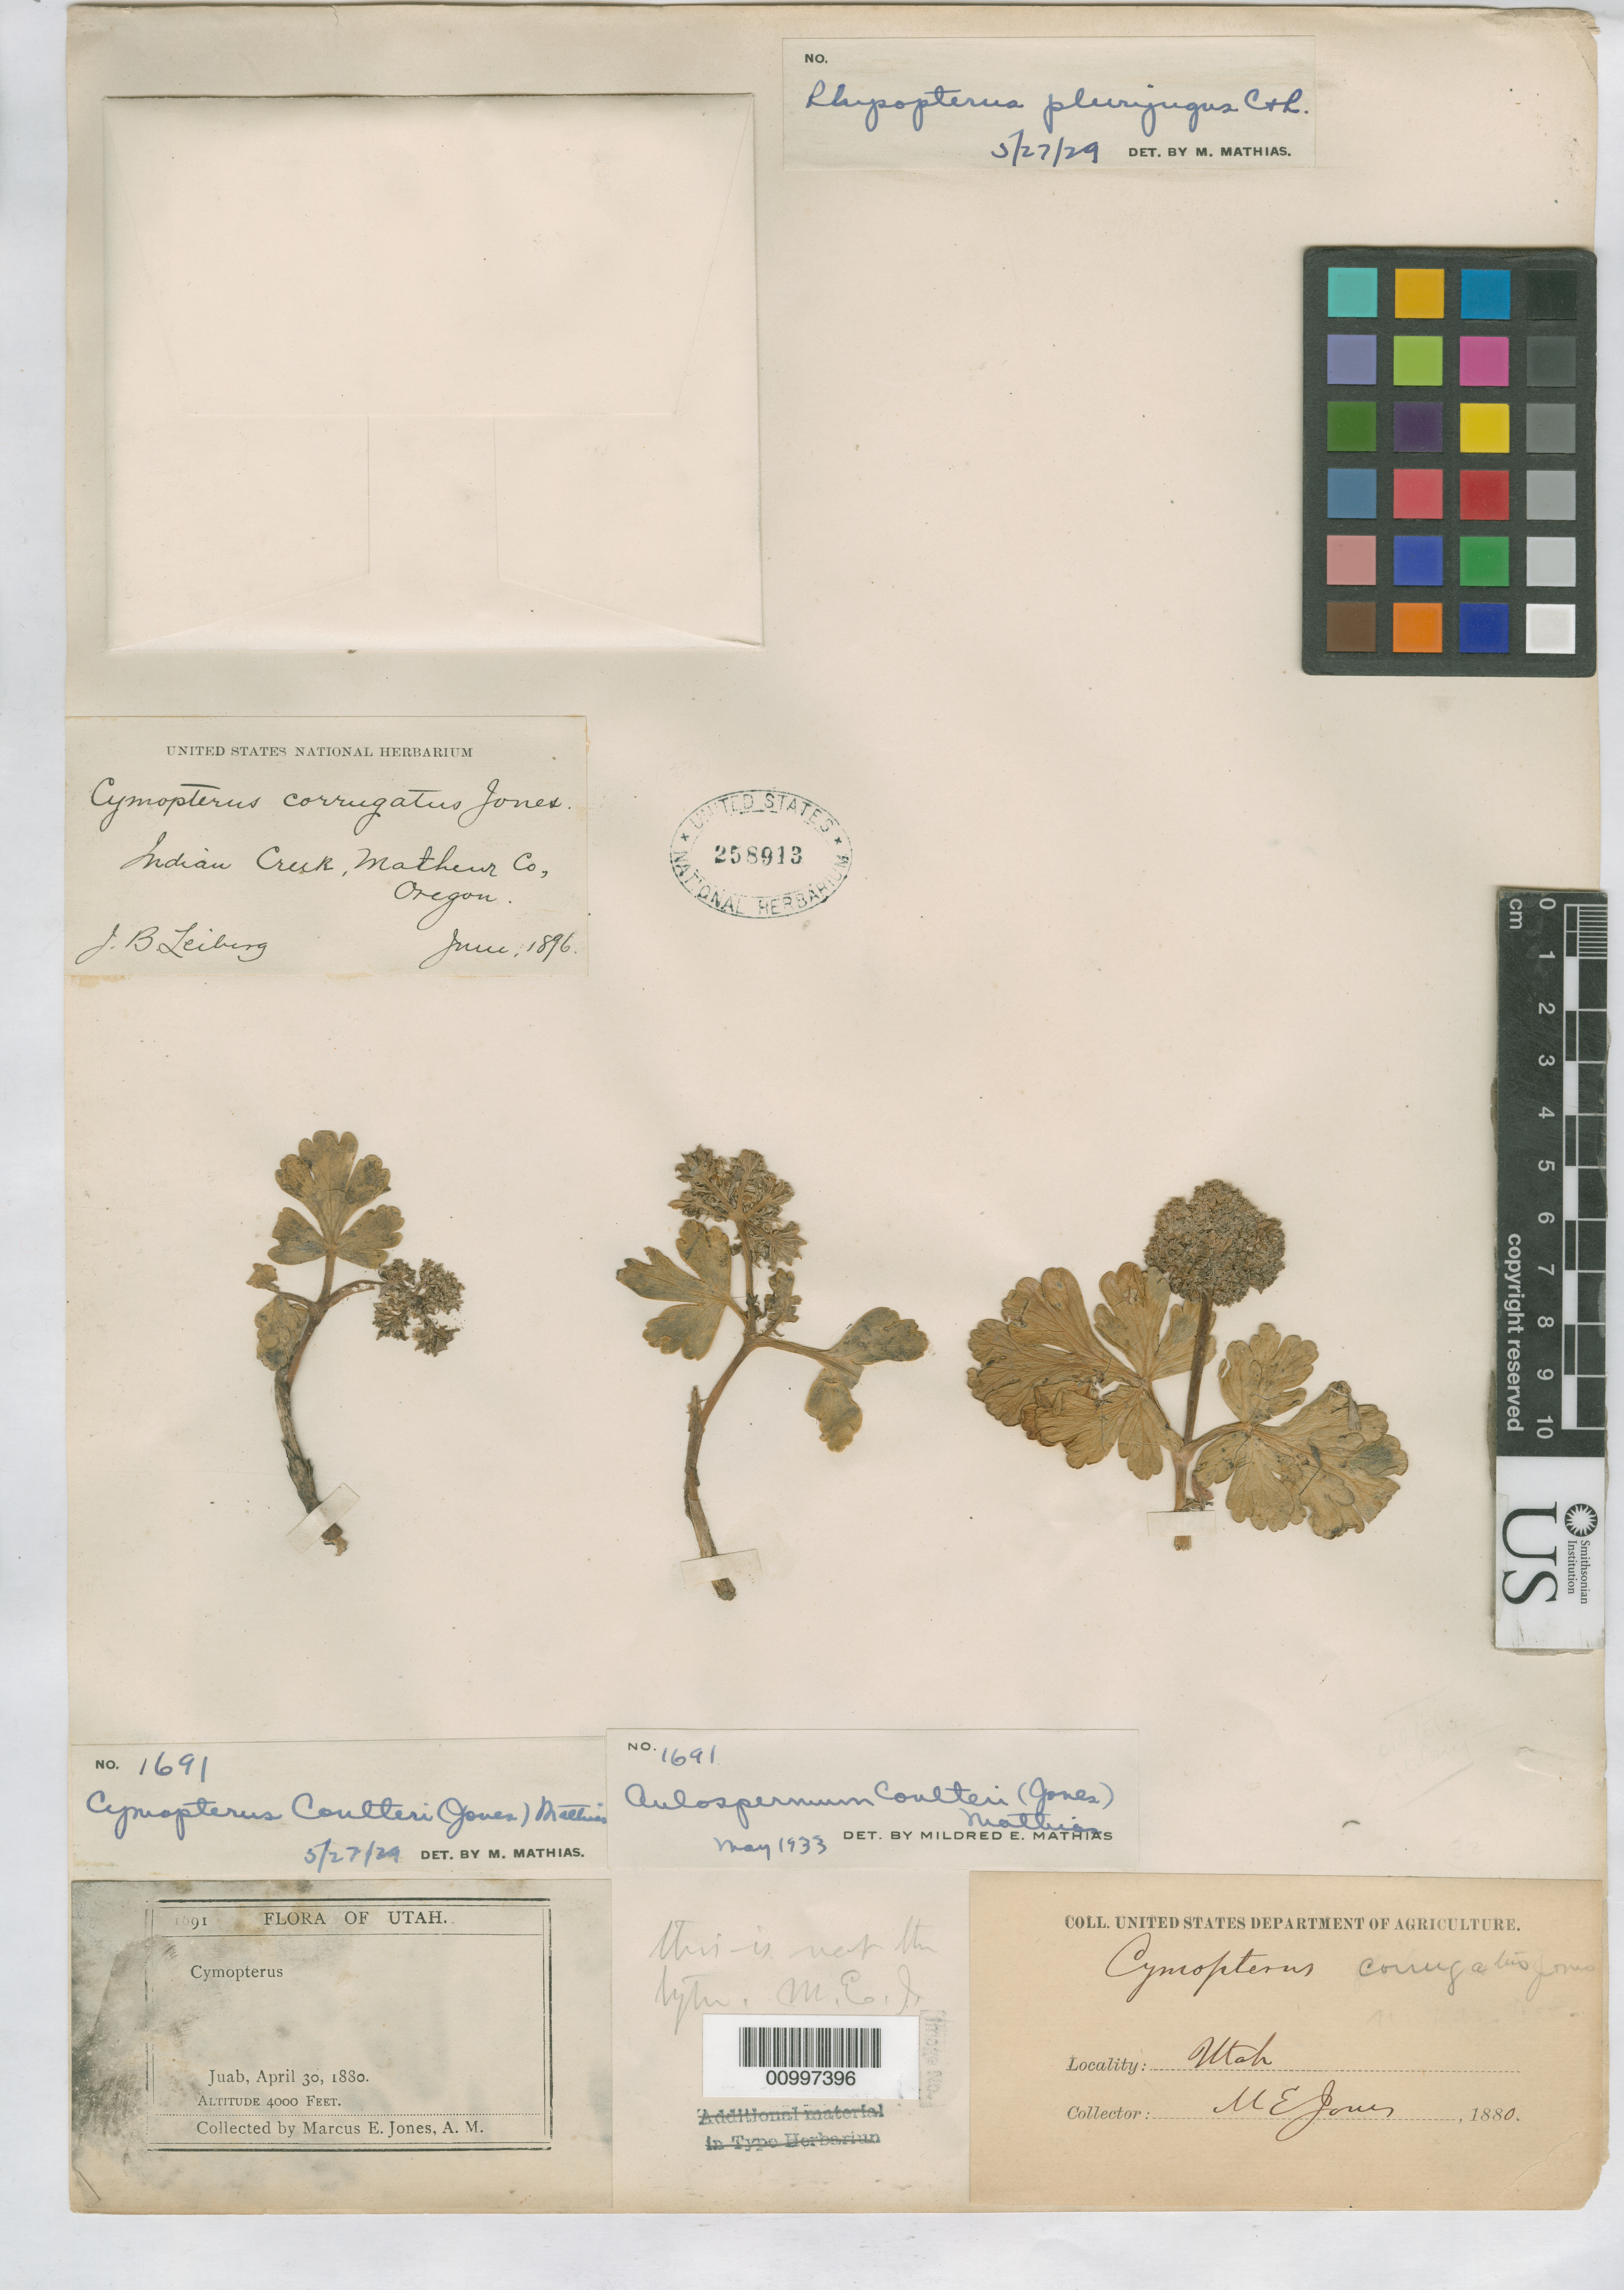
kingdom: Plantae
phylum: Tracheophyta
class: Magnoliopsida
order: Apiales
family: Apiaceae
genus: Rhysopterus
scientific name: Rhysopterus jonesii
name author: J.M. Coult. & Rose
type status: Isotype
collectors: M. E. Jones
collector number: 1691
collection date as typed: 30 Apr 1880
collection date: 1880-04-30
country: United States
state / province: Utah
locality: Juab.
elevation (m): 1219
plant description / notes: Also a type of Cymopterus corrugatus var. coulteri M.E. Jones, nom. nov.; Replacement name for Rhysopterus jonesii Coult. & Rose, non Cymopterus jonesii Coult. & Rose (1888).; Also a type of Rhysopterus jonesii Coult. & Rose.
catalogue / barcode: US 258913